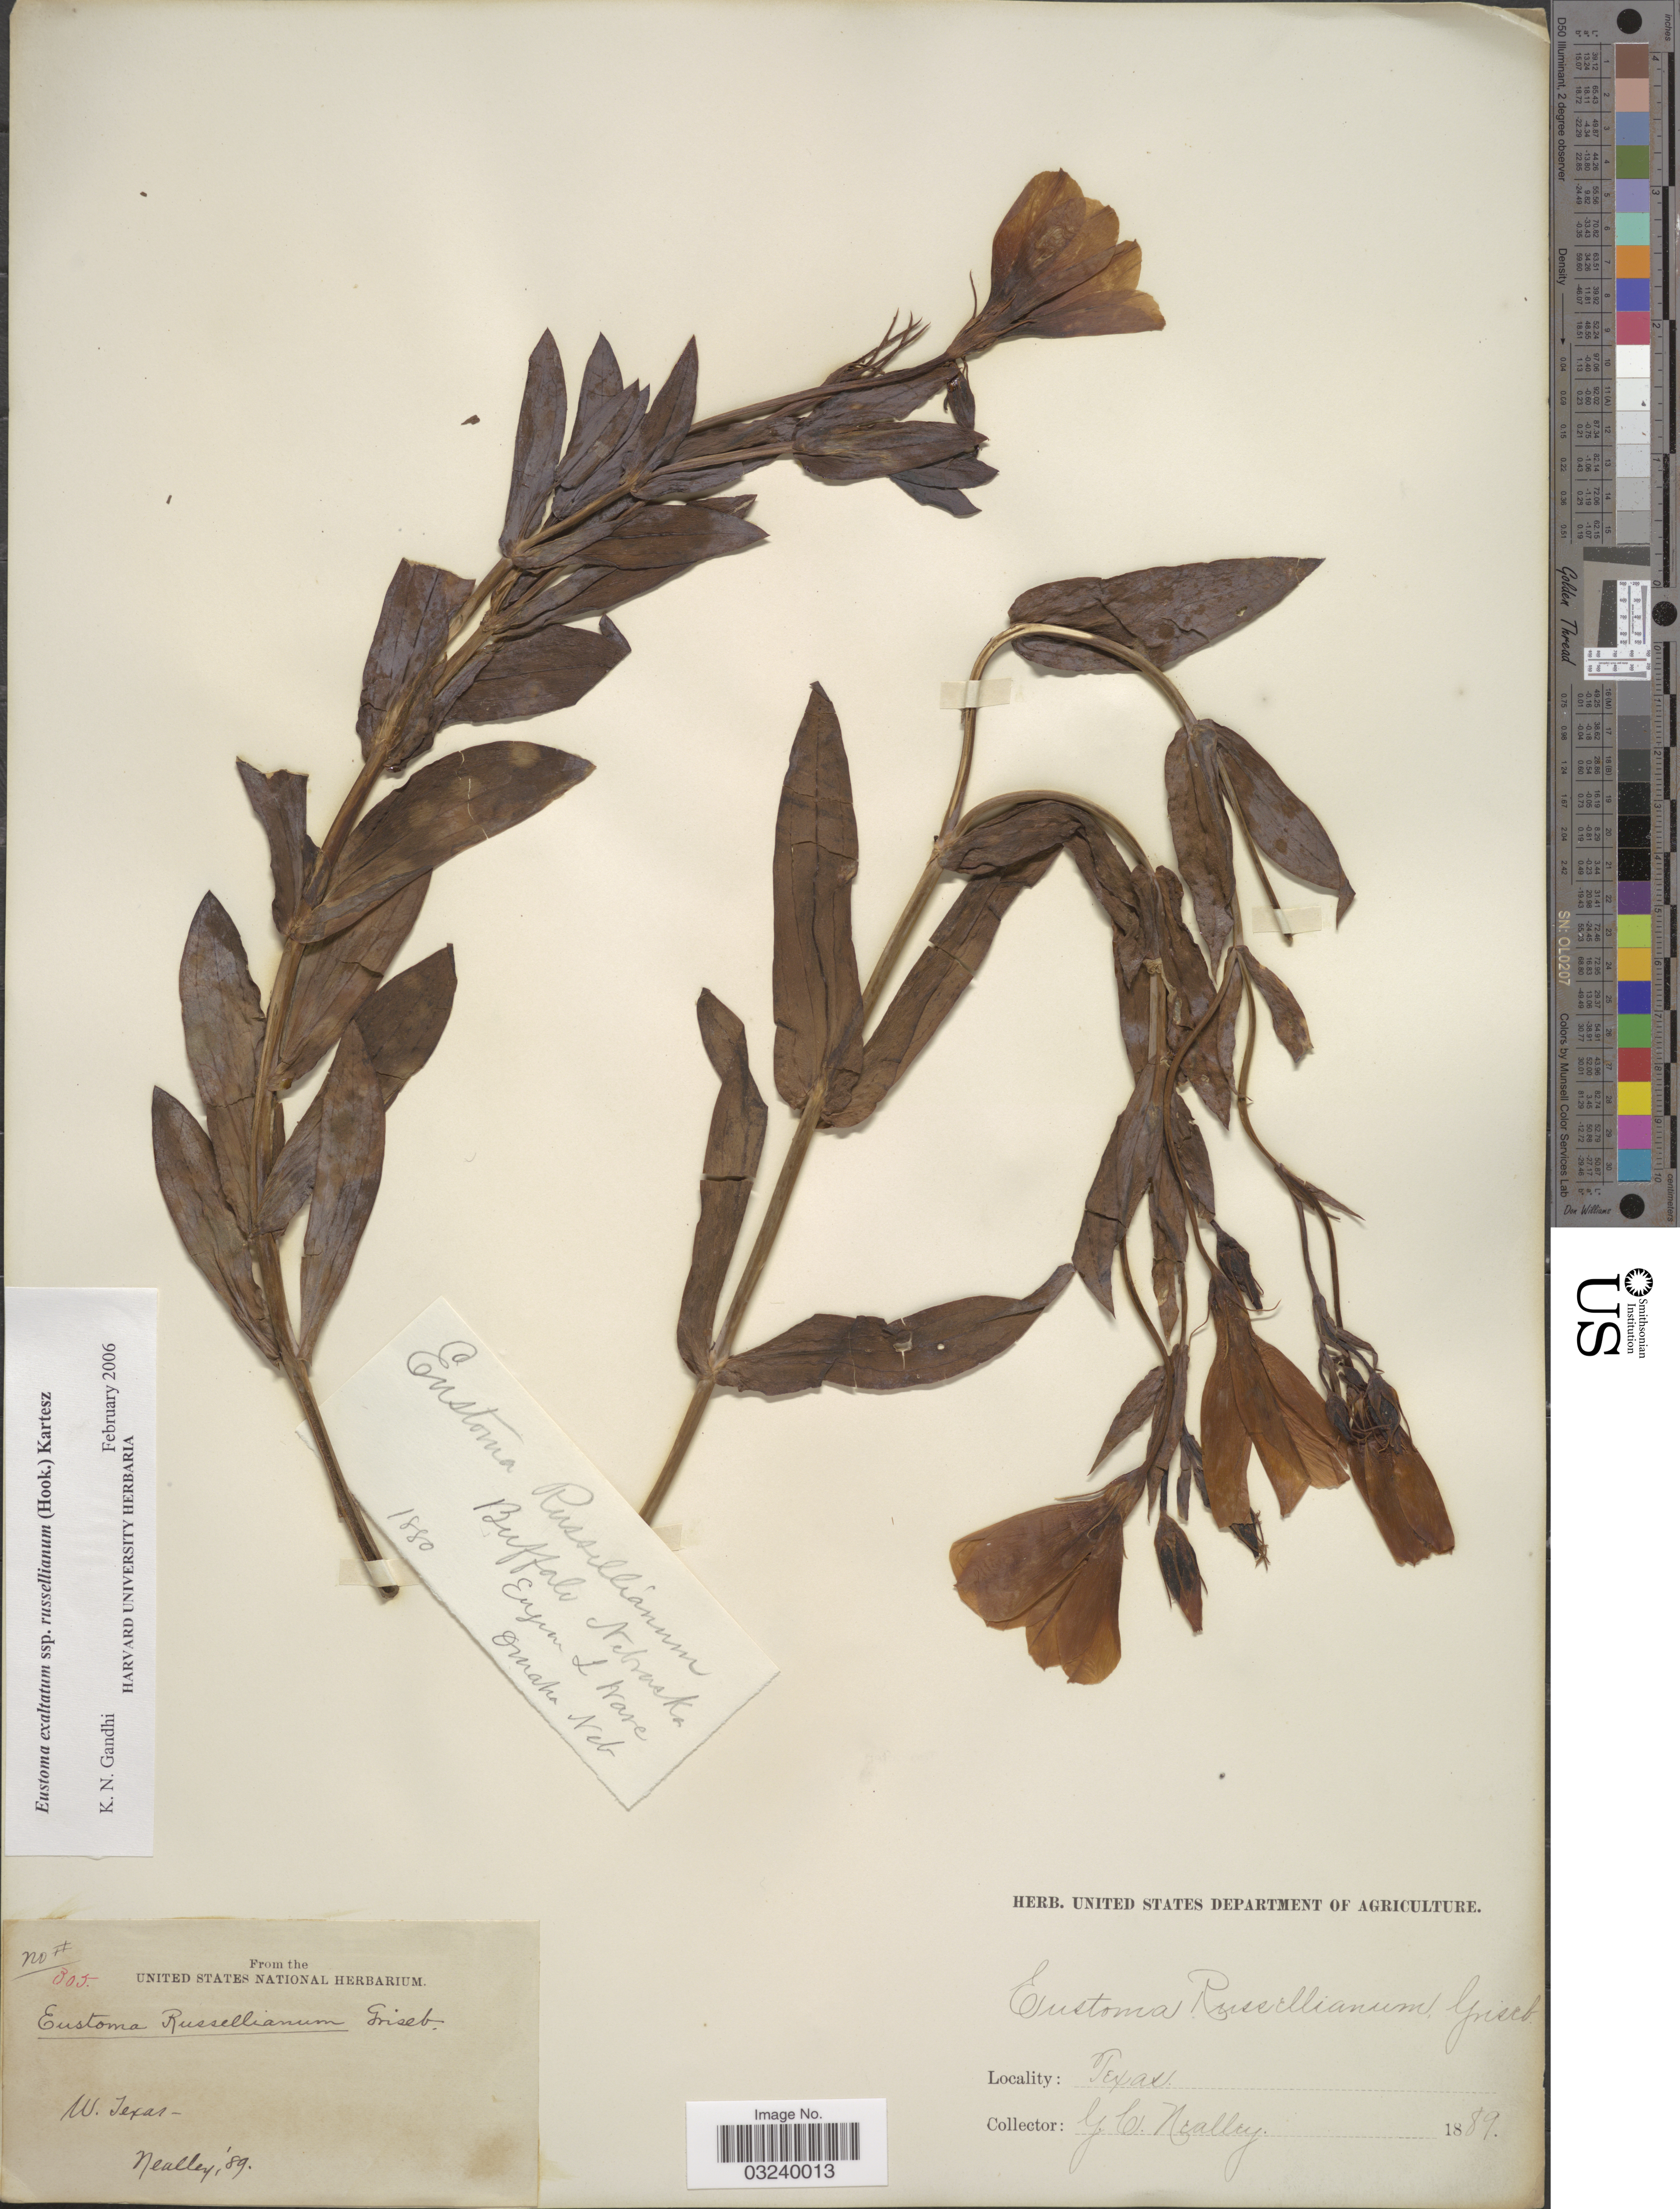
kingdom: Plantae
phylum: Tracheophyta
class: Magnoliopsida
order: Gentianales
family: Gentianaceae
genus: Eustoma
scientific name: Eustoma grandiflorum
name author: (Raf.) Shinners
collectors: G. C. Nealley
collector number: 305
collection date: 1889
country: United States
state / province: Texas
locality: W. Texas.